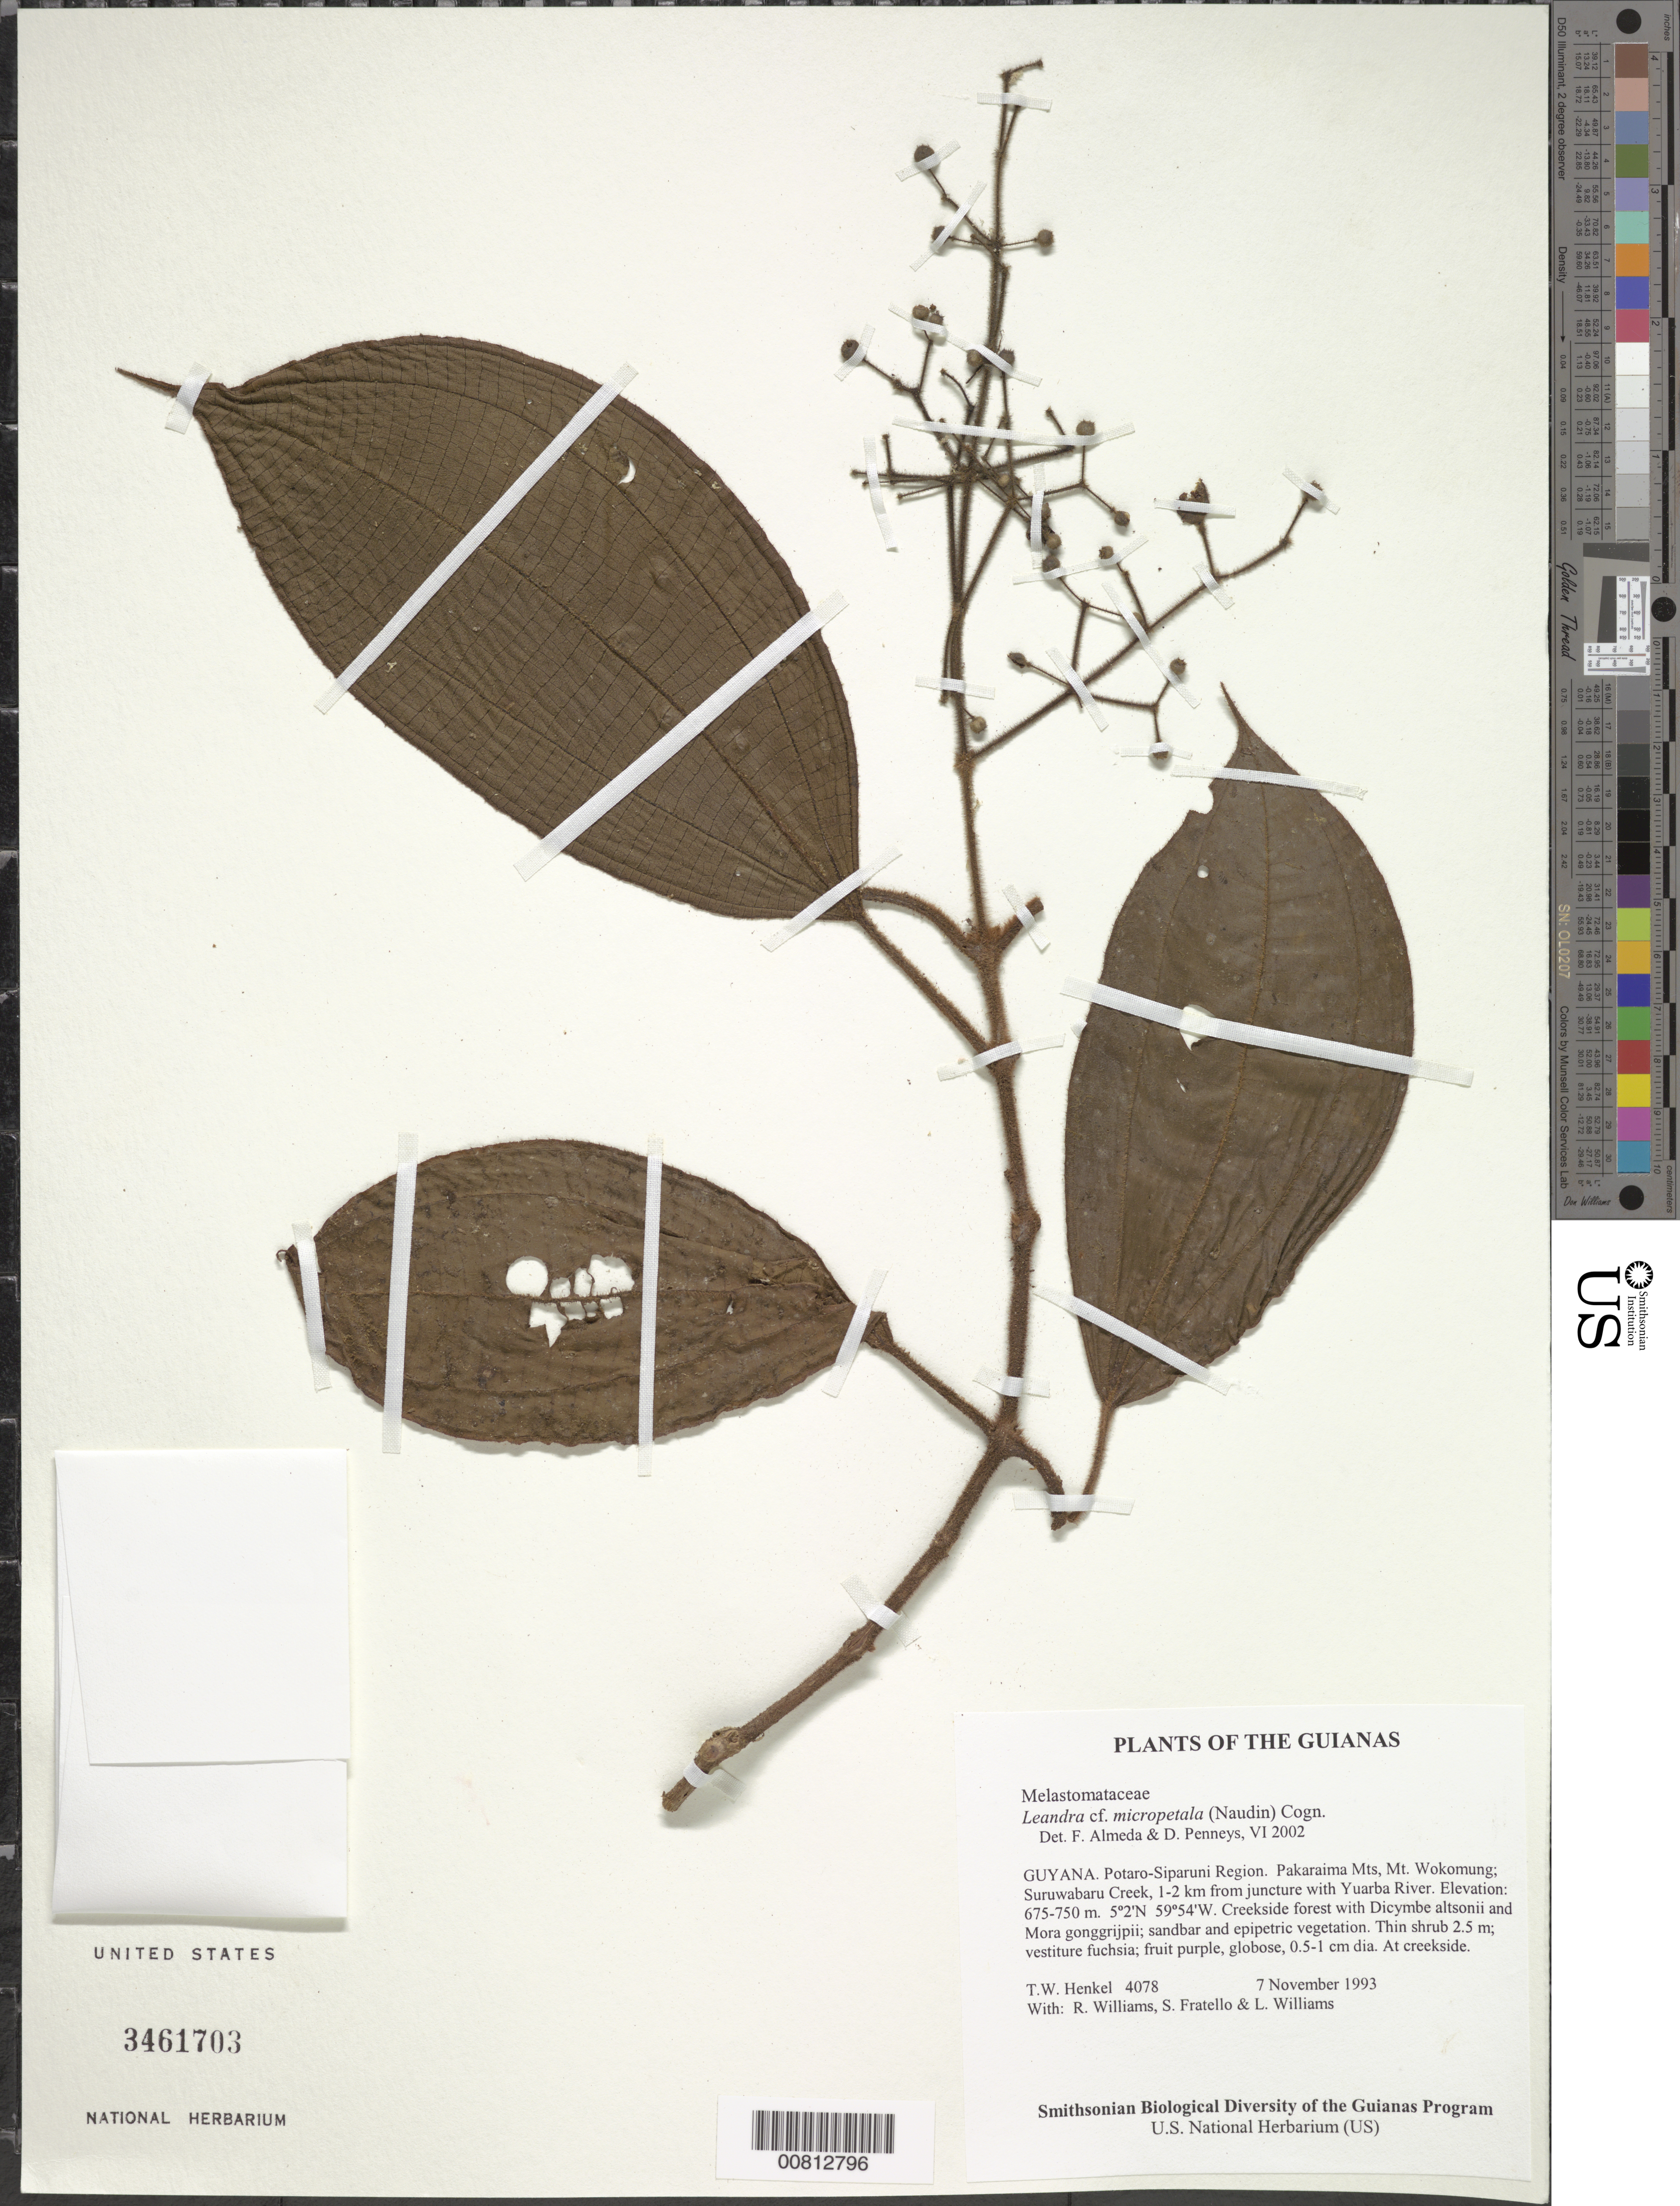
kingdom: Plantae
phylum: Tracheophyta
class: Magnoliopsida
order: Myrtales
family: Melastomataceae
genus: Leandra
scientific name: Leandra micropetala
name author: (Naudin) Cogn.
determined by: Almeda, F.; Penneys, D. S.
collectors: T. Henkel, R. Williams, S. Fratello & L. Williams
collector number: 4078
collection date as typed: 7 November 1993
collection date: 1993-11-07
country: Guyana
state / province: Potaro-Siparuni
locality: Pakaraima Mts, Mt. Wokomung; Suruwabaru Creek, 1-2 km from juncture with Yuarba River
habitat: Creekside forest with Dicymbe altsonii and Mora gonggrijpii; sandbar and epipetric vegetation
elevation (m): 675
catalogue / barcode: US 3461703